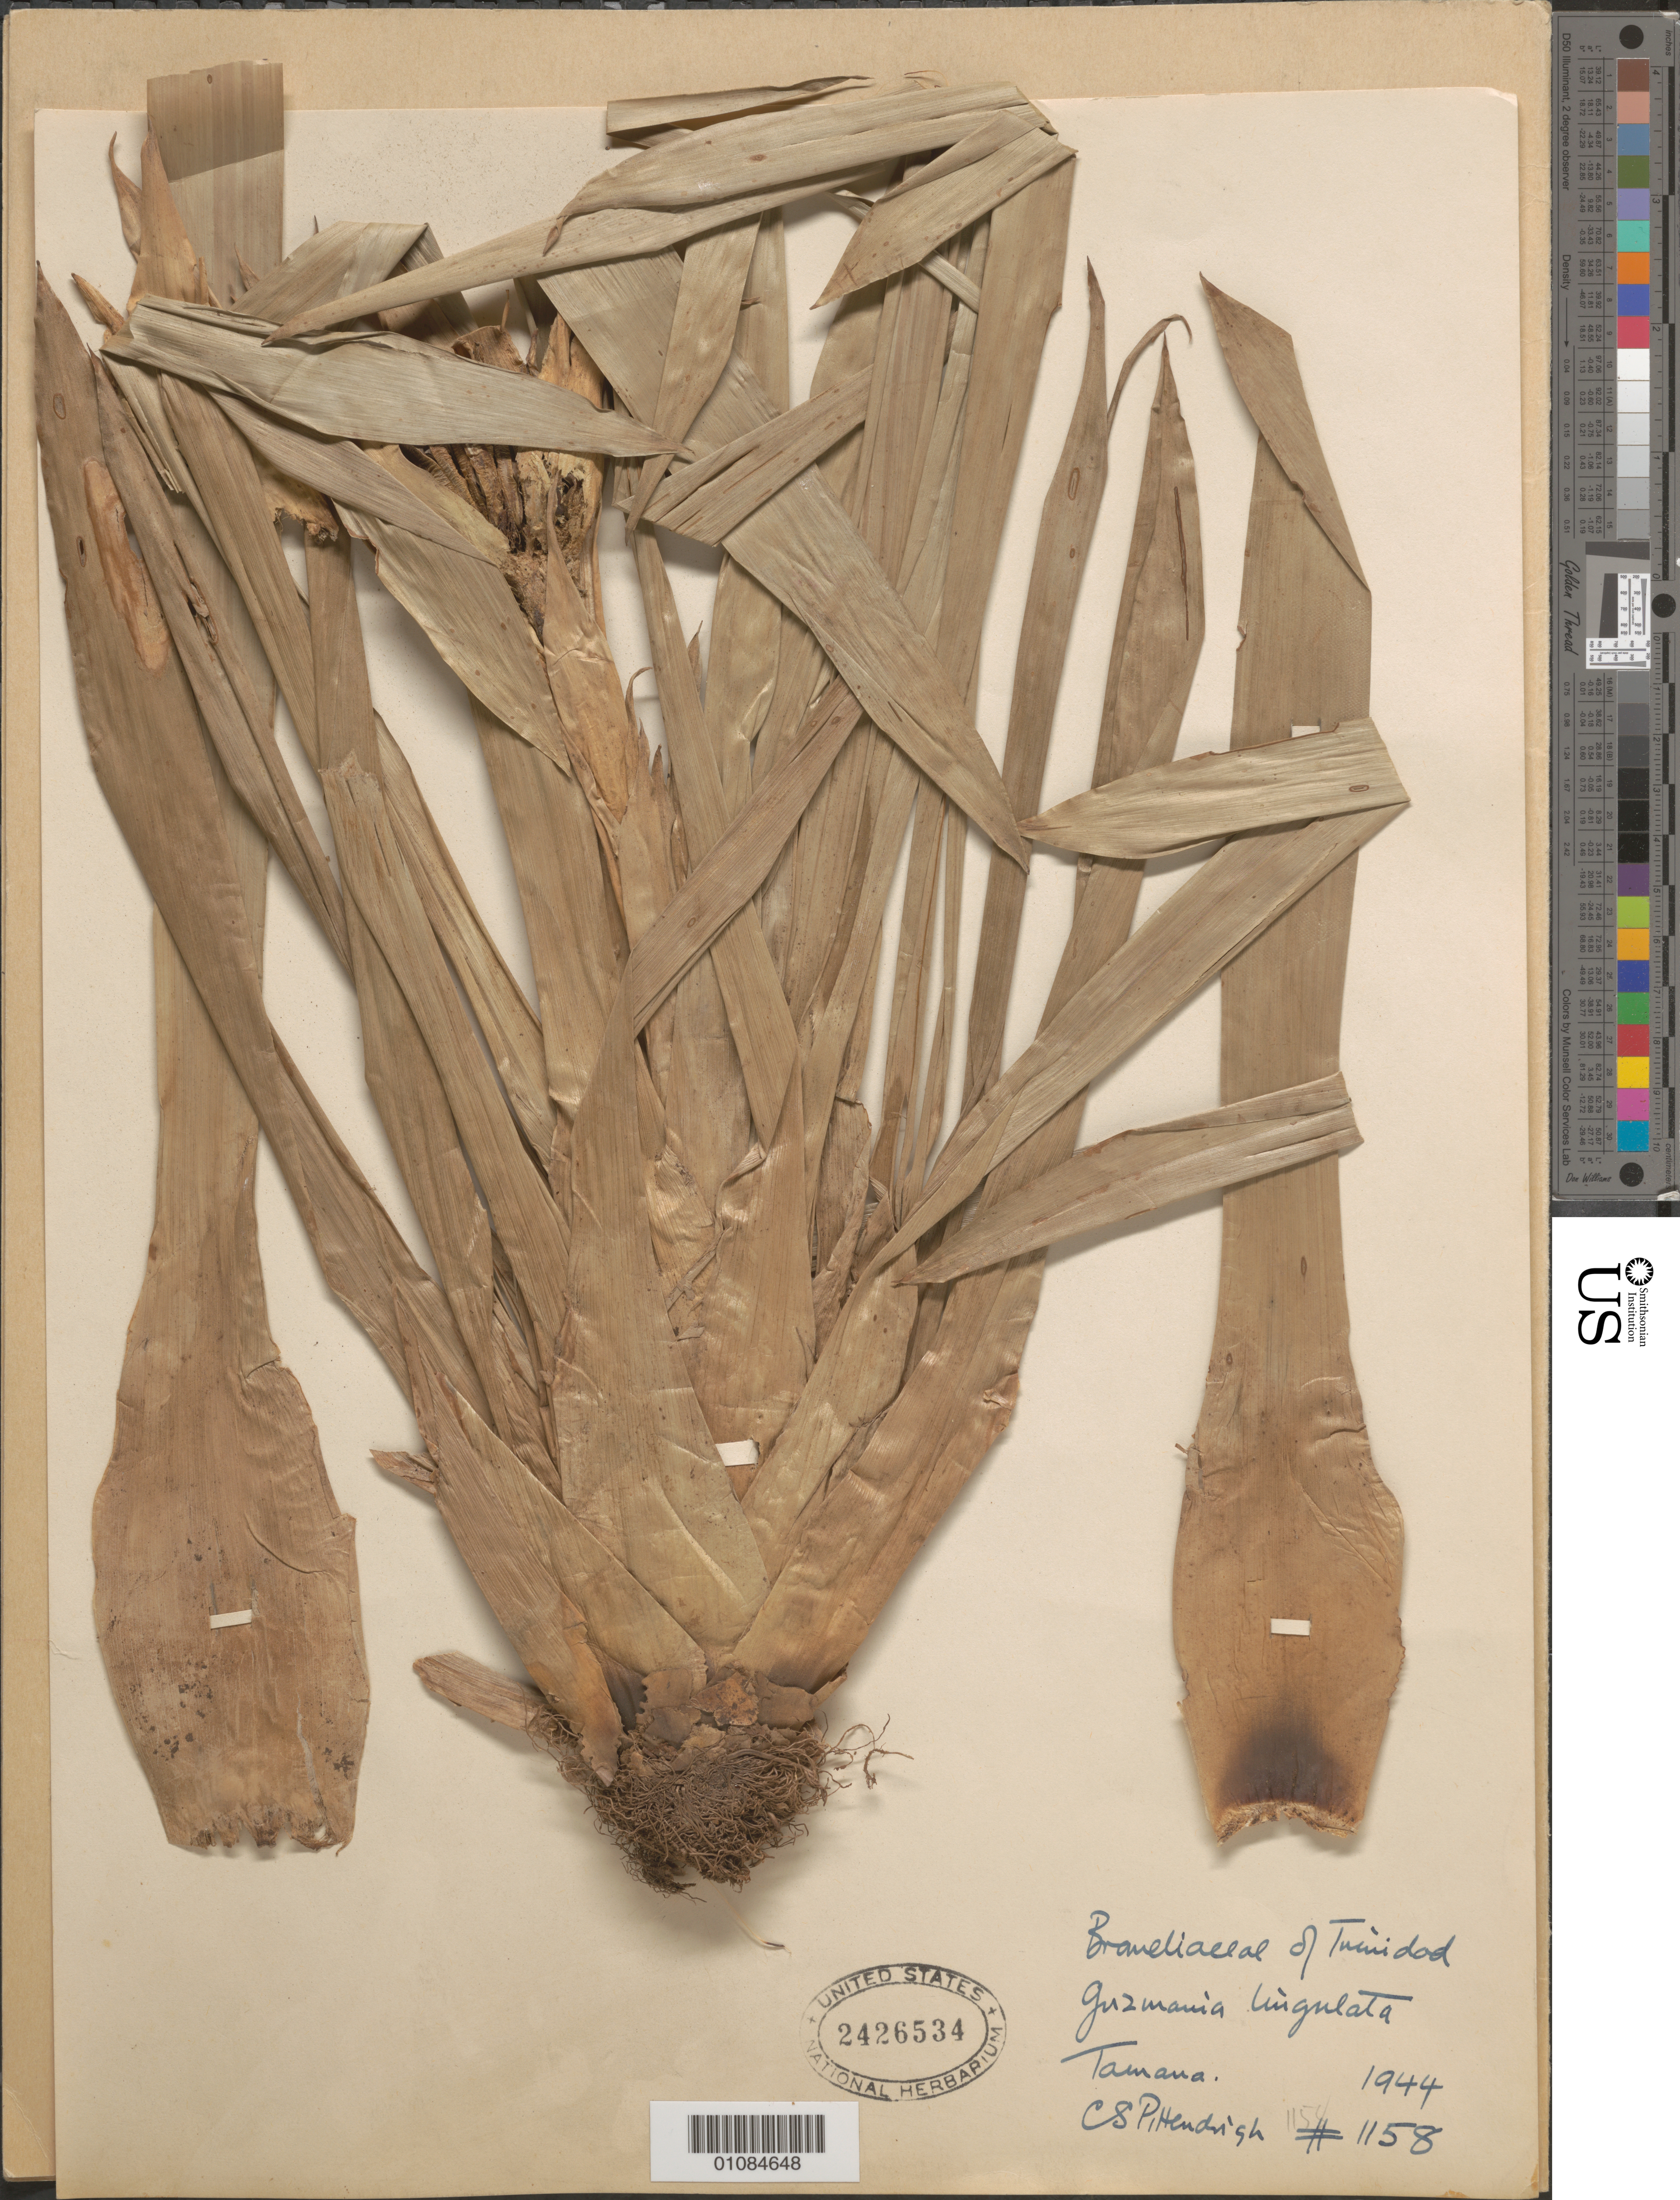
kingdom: Plantae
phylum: Tracheophyta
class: Liliopsida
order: Poales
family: Bromeliaceae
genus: Guzmania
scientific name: Guzmania lingulata var. lingulata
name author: (L.) Mez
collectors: C. S. Pittendrigh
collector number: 1158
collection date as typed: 1944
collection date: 1944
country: Trinidad and Tobago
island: Trinidad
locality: Tamana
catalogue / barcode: US 2426534